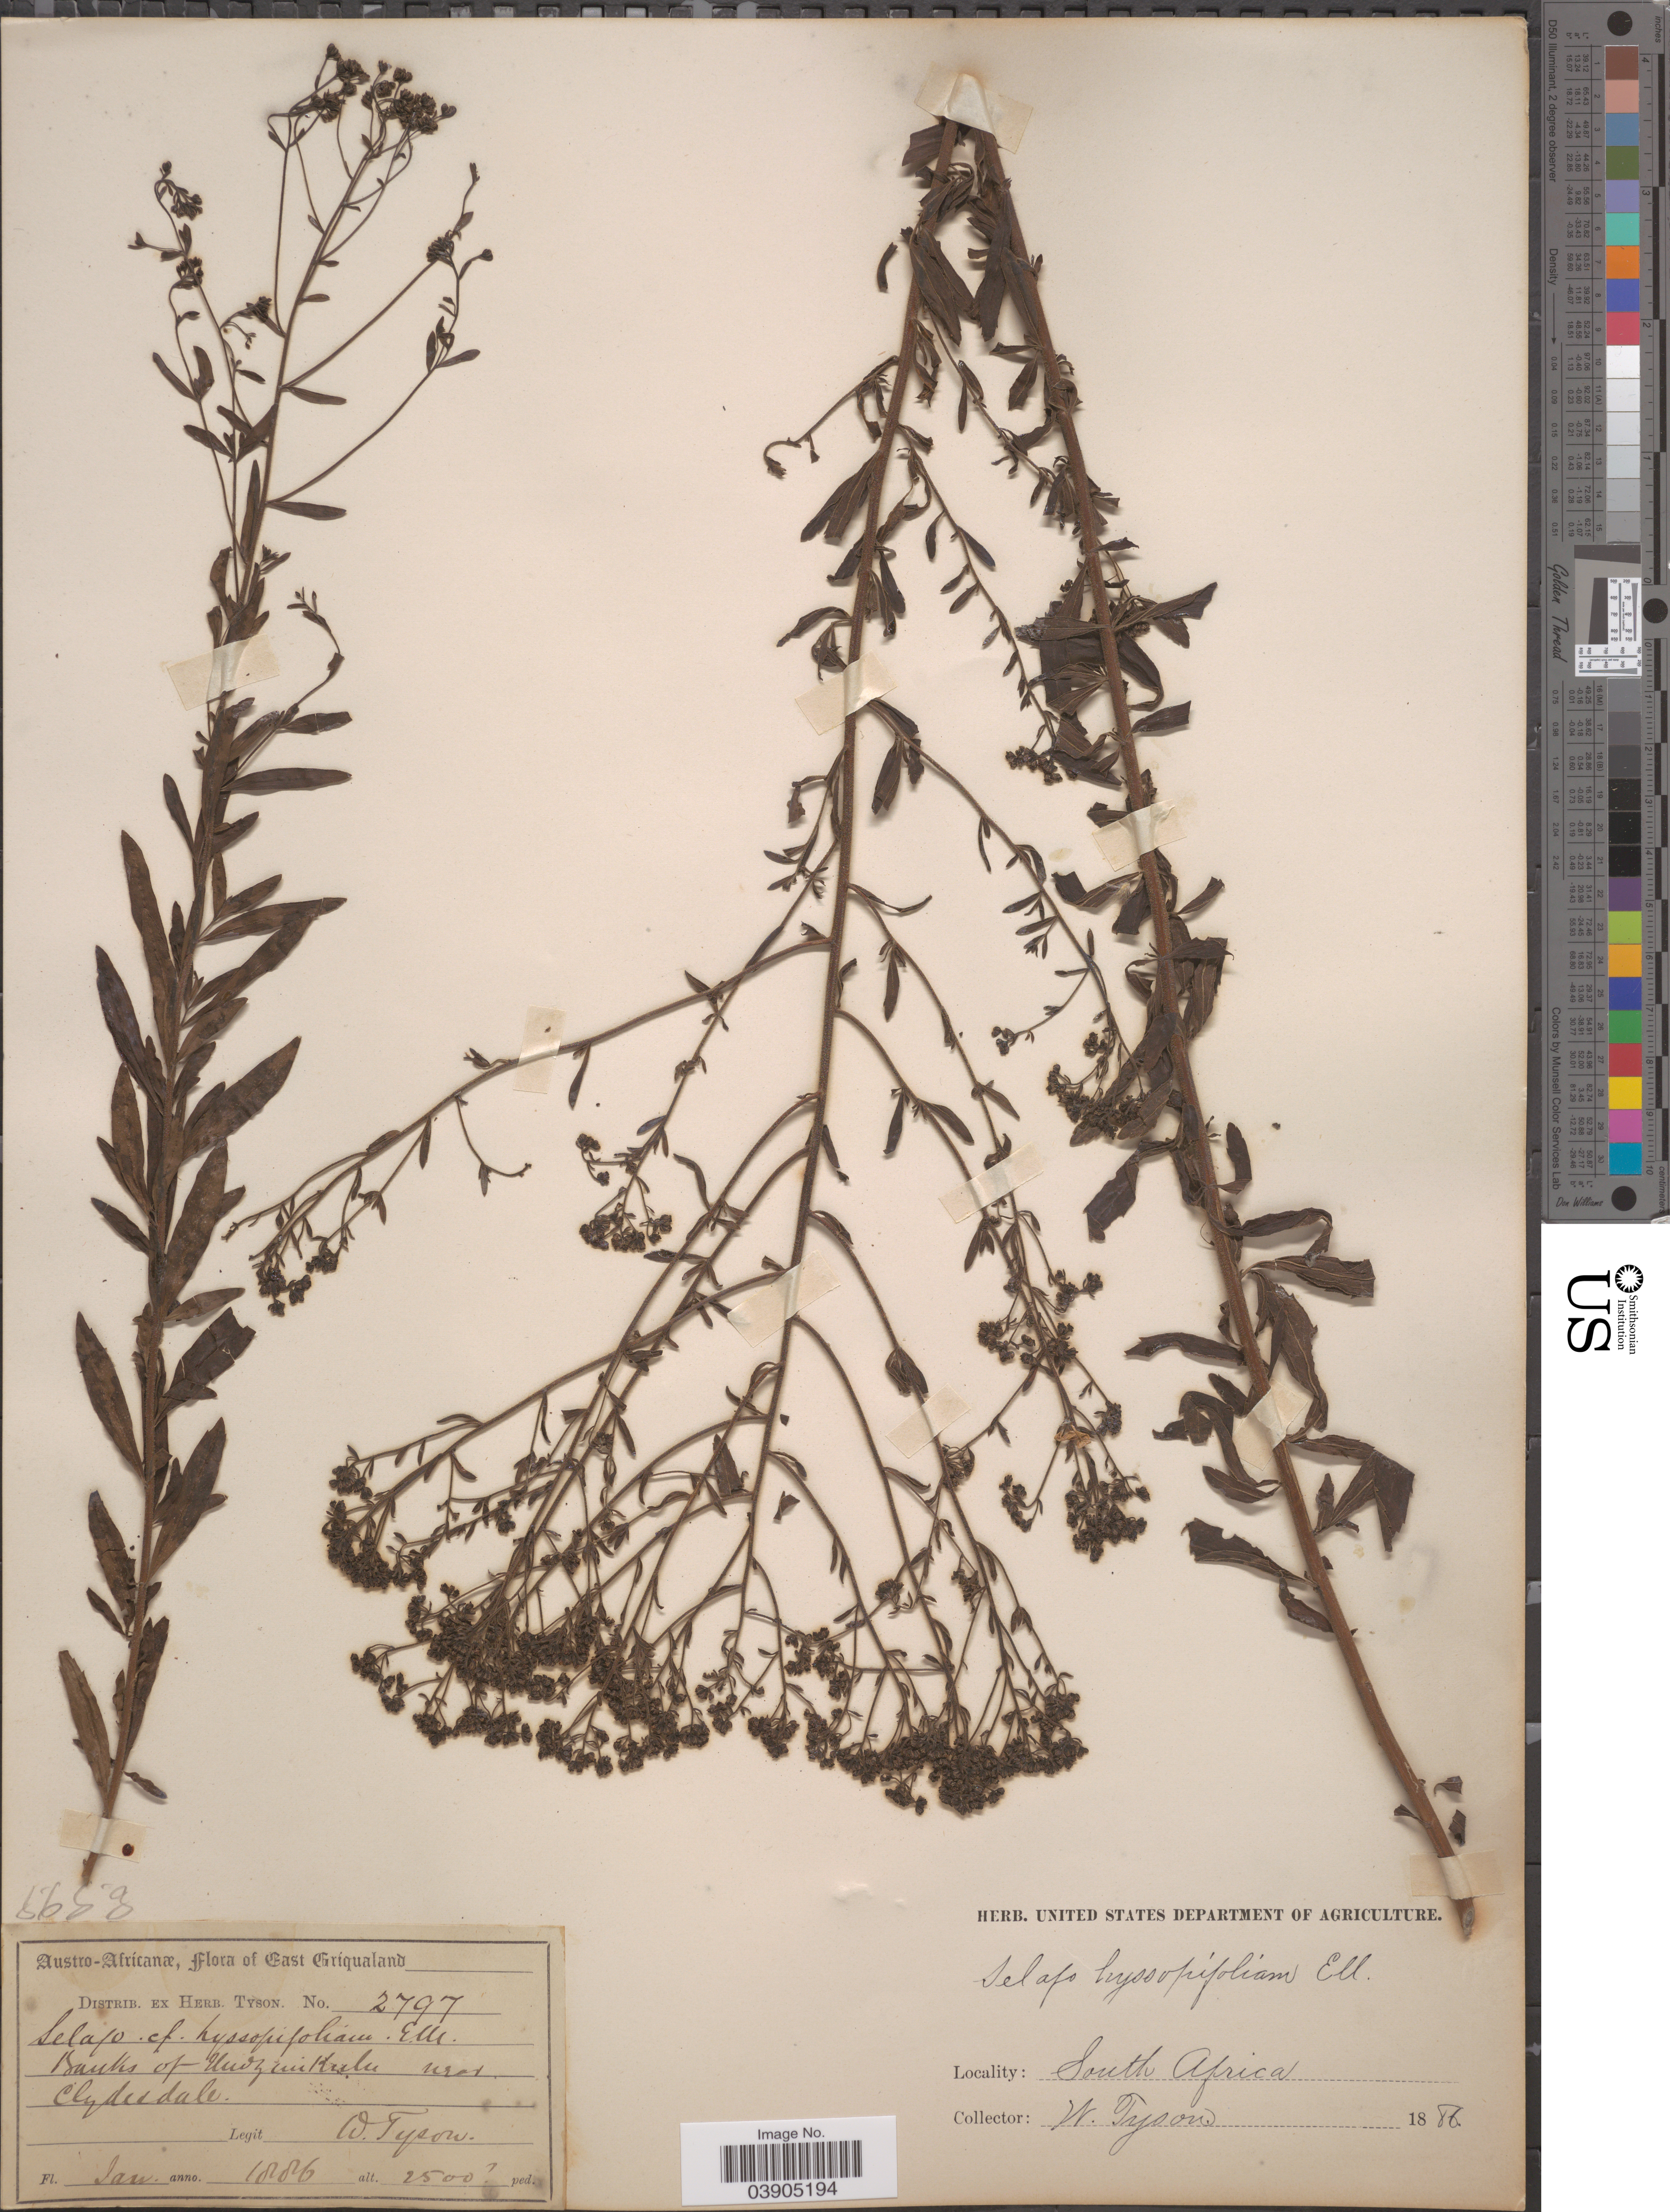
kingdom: Plantae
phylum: Tracheophyta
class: Magnoliopsida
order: Lamiales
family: Scrophulariaceae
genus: Selago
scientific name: Selago hyssopifolia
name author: E. Mey.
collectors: W. Tyson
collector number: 2797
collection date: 1886-01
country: South Africa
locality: Banks of Umzimkulu Clydesdale.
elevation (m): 762